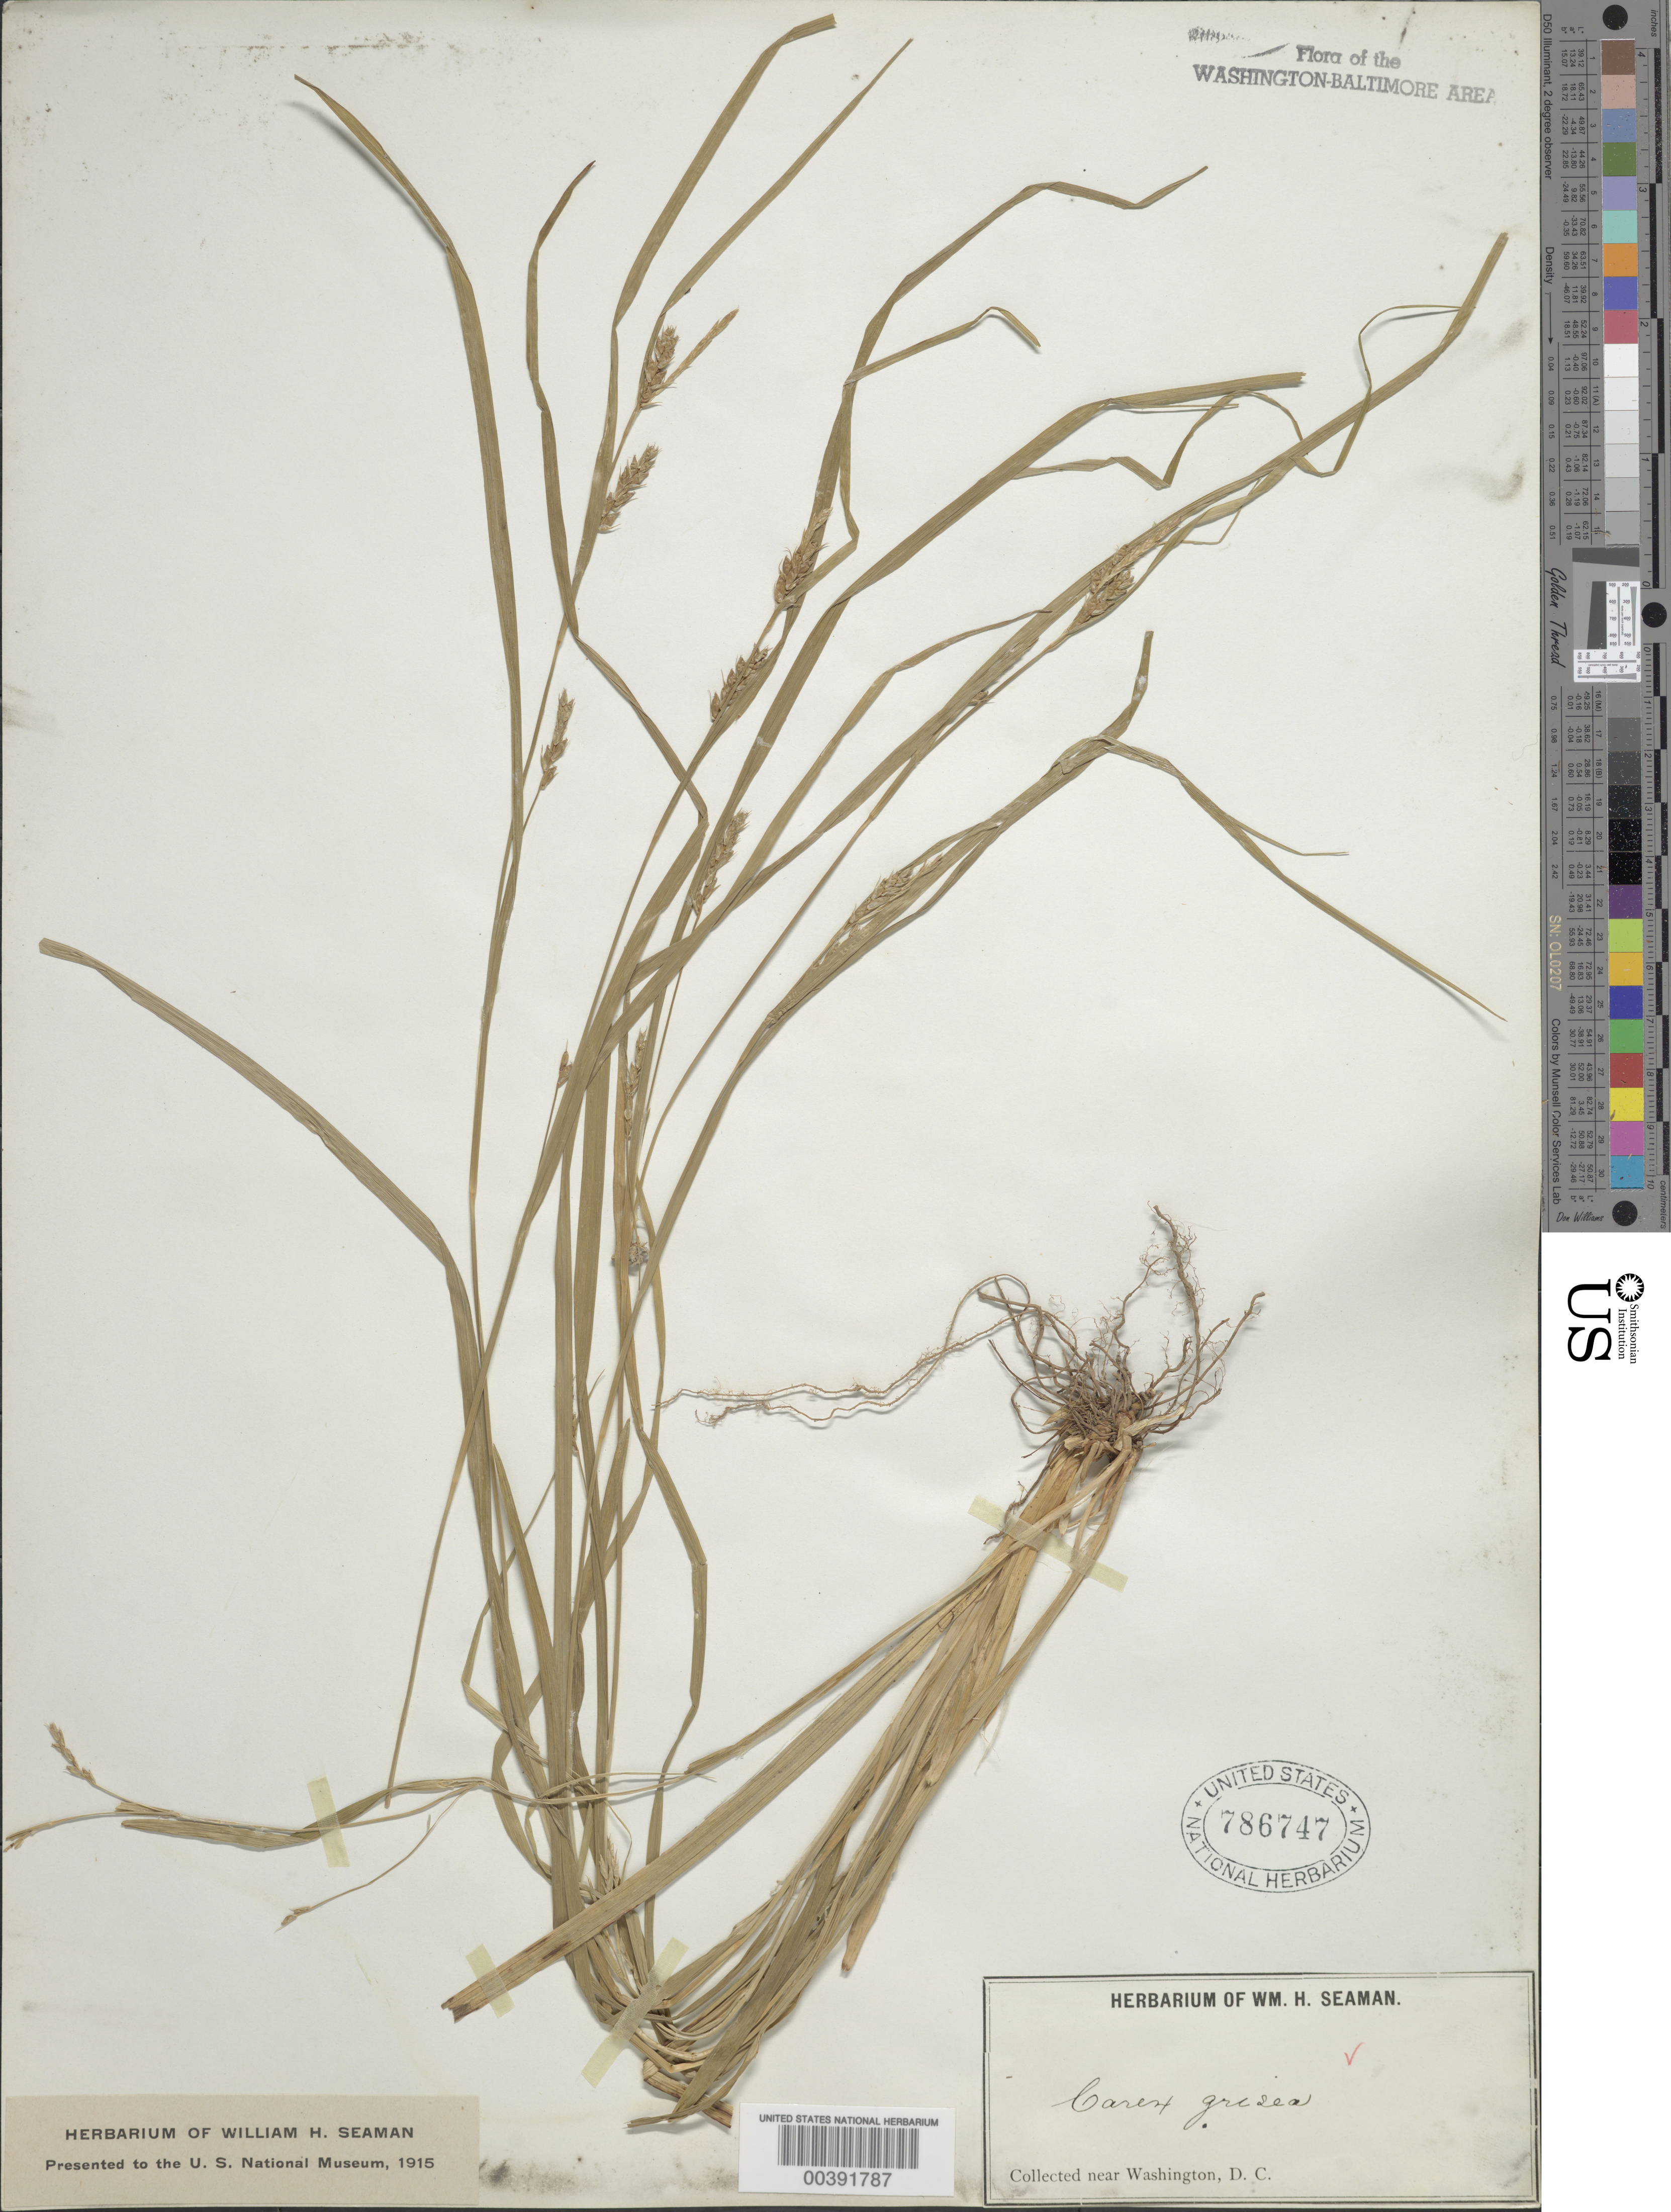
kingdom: Plantae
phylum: Tracheophyta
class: Liliopsida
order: Poales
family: Cyperaceae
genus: Carex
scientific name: Carex grisea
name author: Wahlenb.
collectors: W. Seaman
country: United States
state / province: District of Columbia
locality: Washington DC Area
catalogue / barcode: US 786747